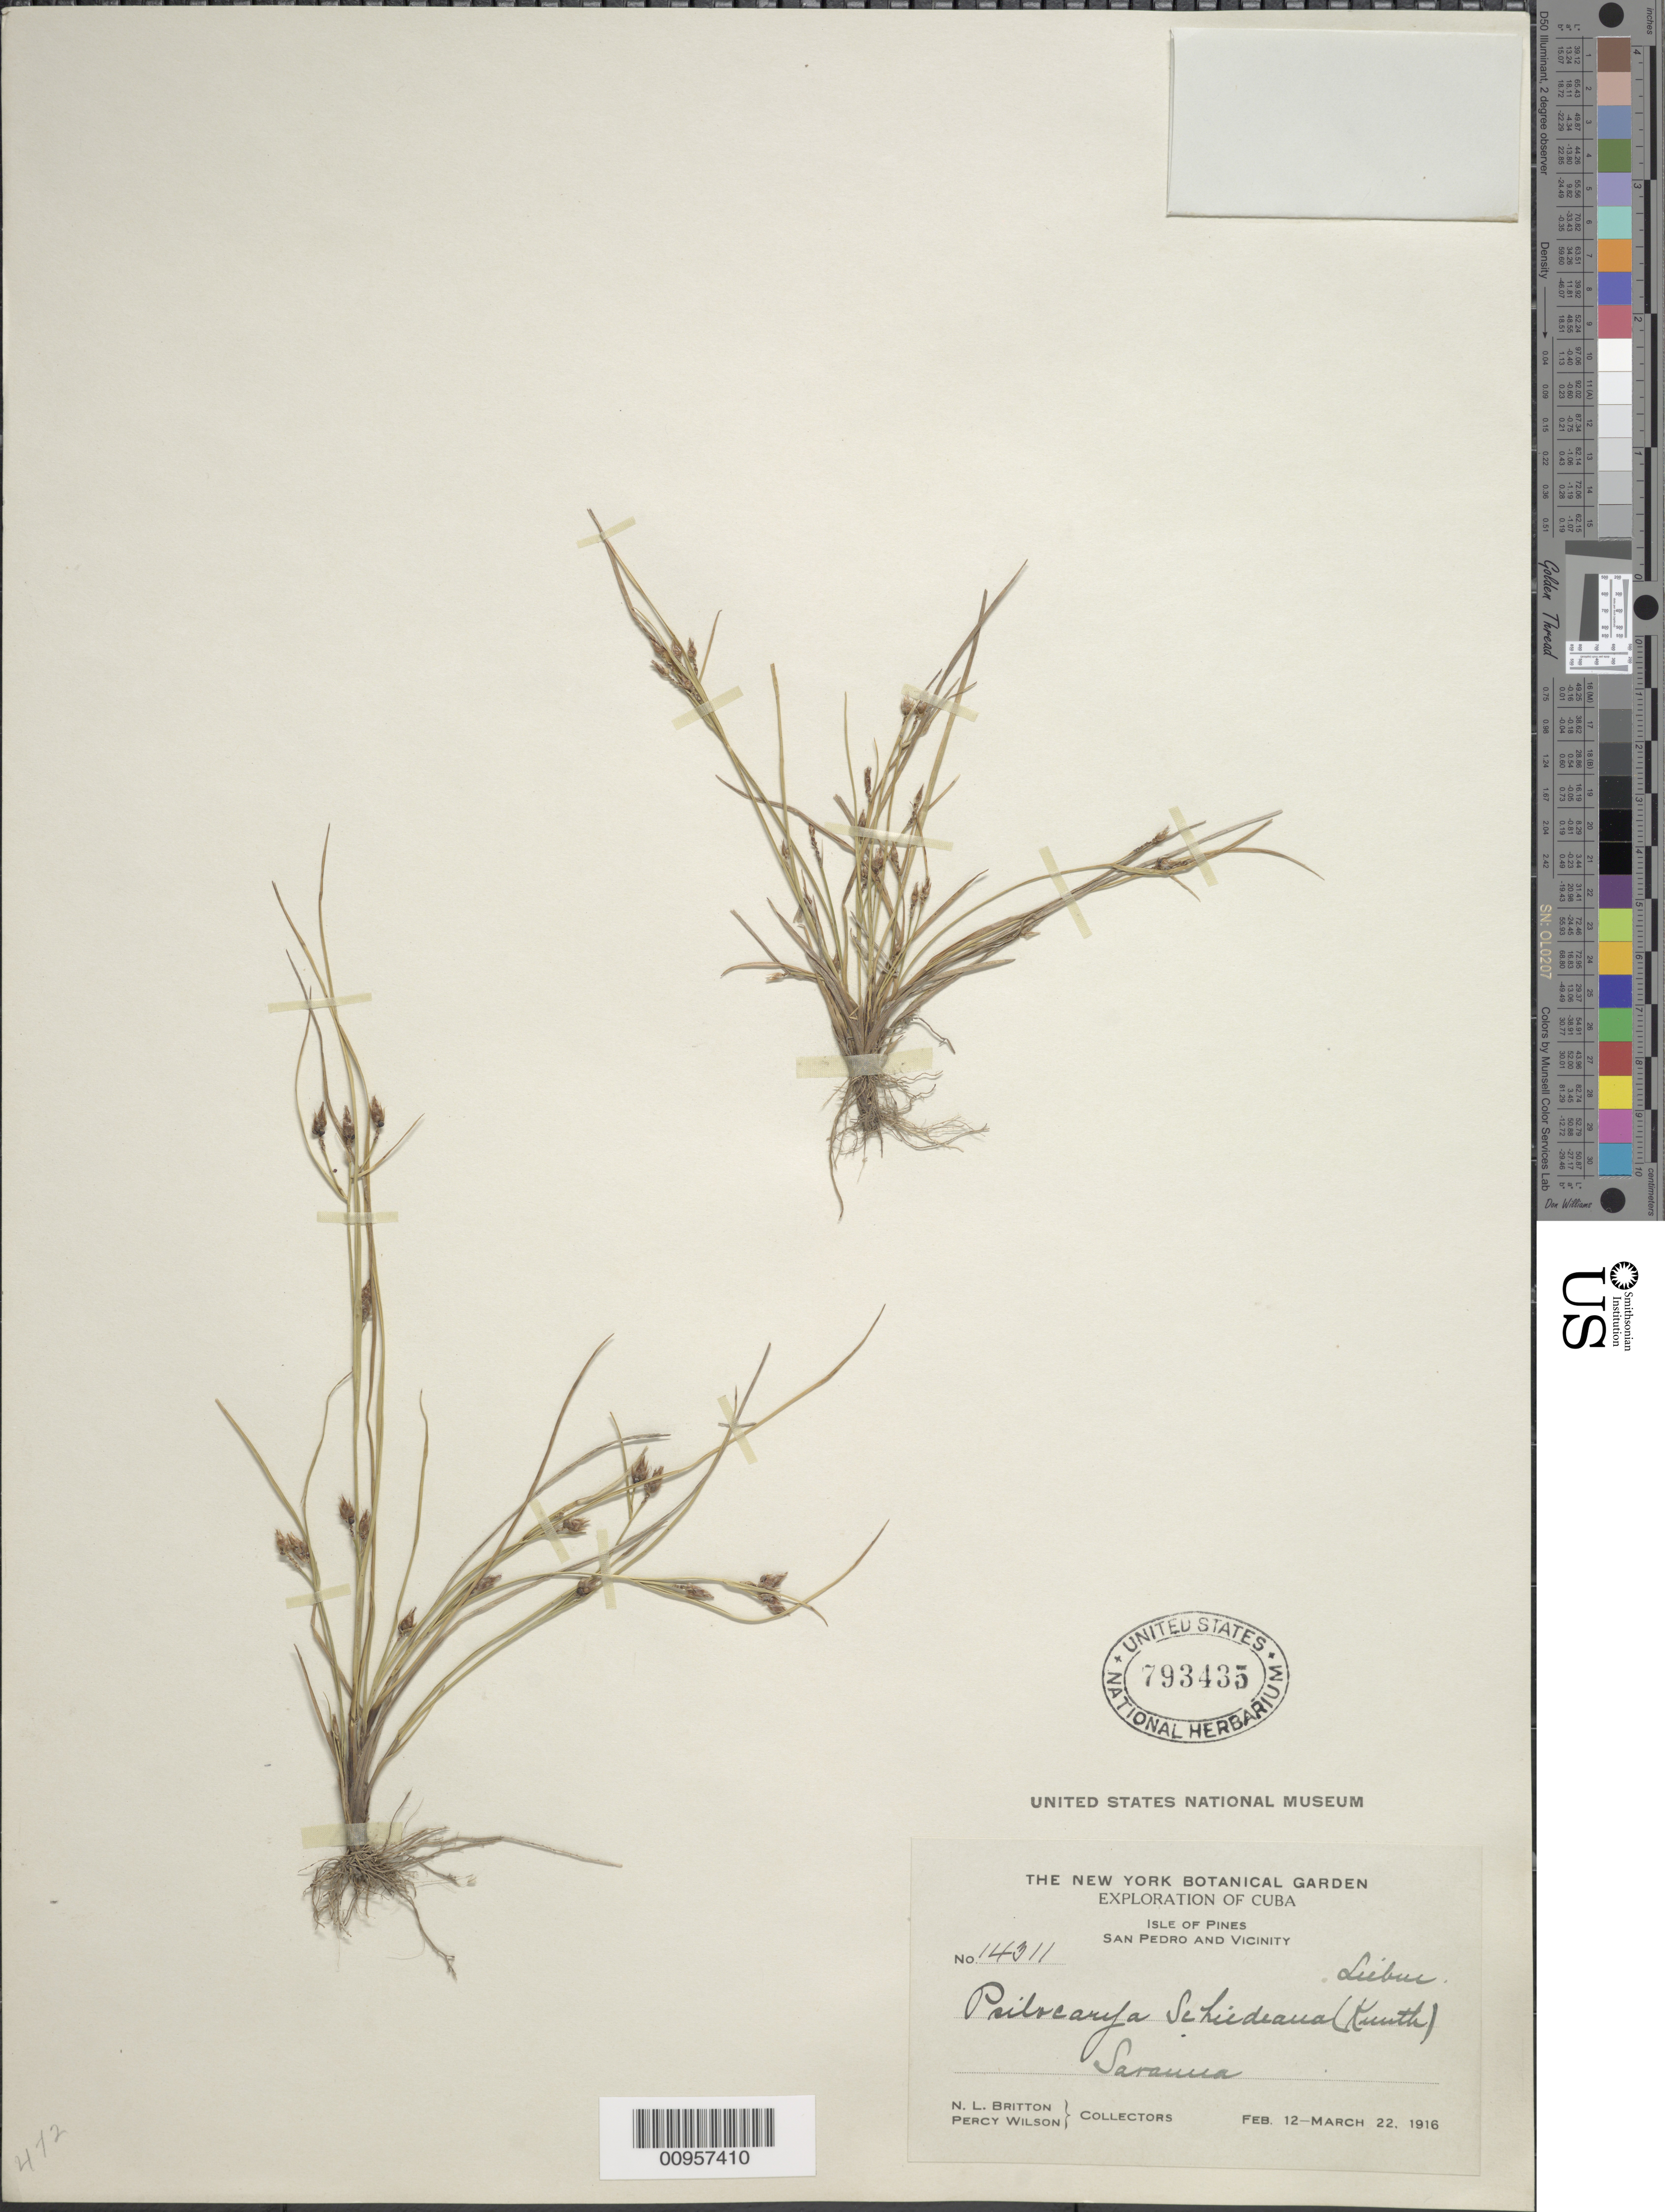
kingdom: Plantae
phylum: Tracheophyta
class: Liliopsida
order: Poales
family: Cyperaceae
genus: Rhynchospora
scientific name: Rhynchospora eximia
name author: (Nees) Boeckeler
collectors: N. Britton & P. Wilson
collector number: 14311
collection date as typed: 12 Feb 1916 to 22 Mar 1916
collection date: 1916-02-12/1916-03-22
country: Cuba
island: Isla de la Juventud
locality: San Pedro and vicinity, savanna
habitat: Savanna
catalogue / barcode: US 793435